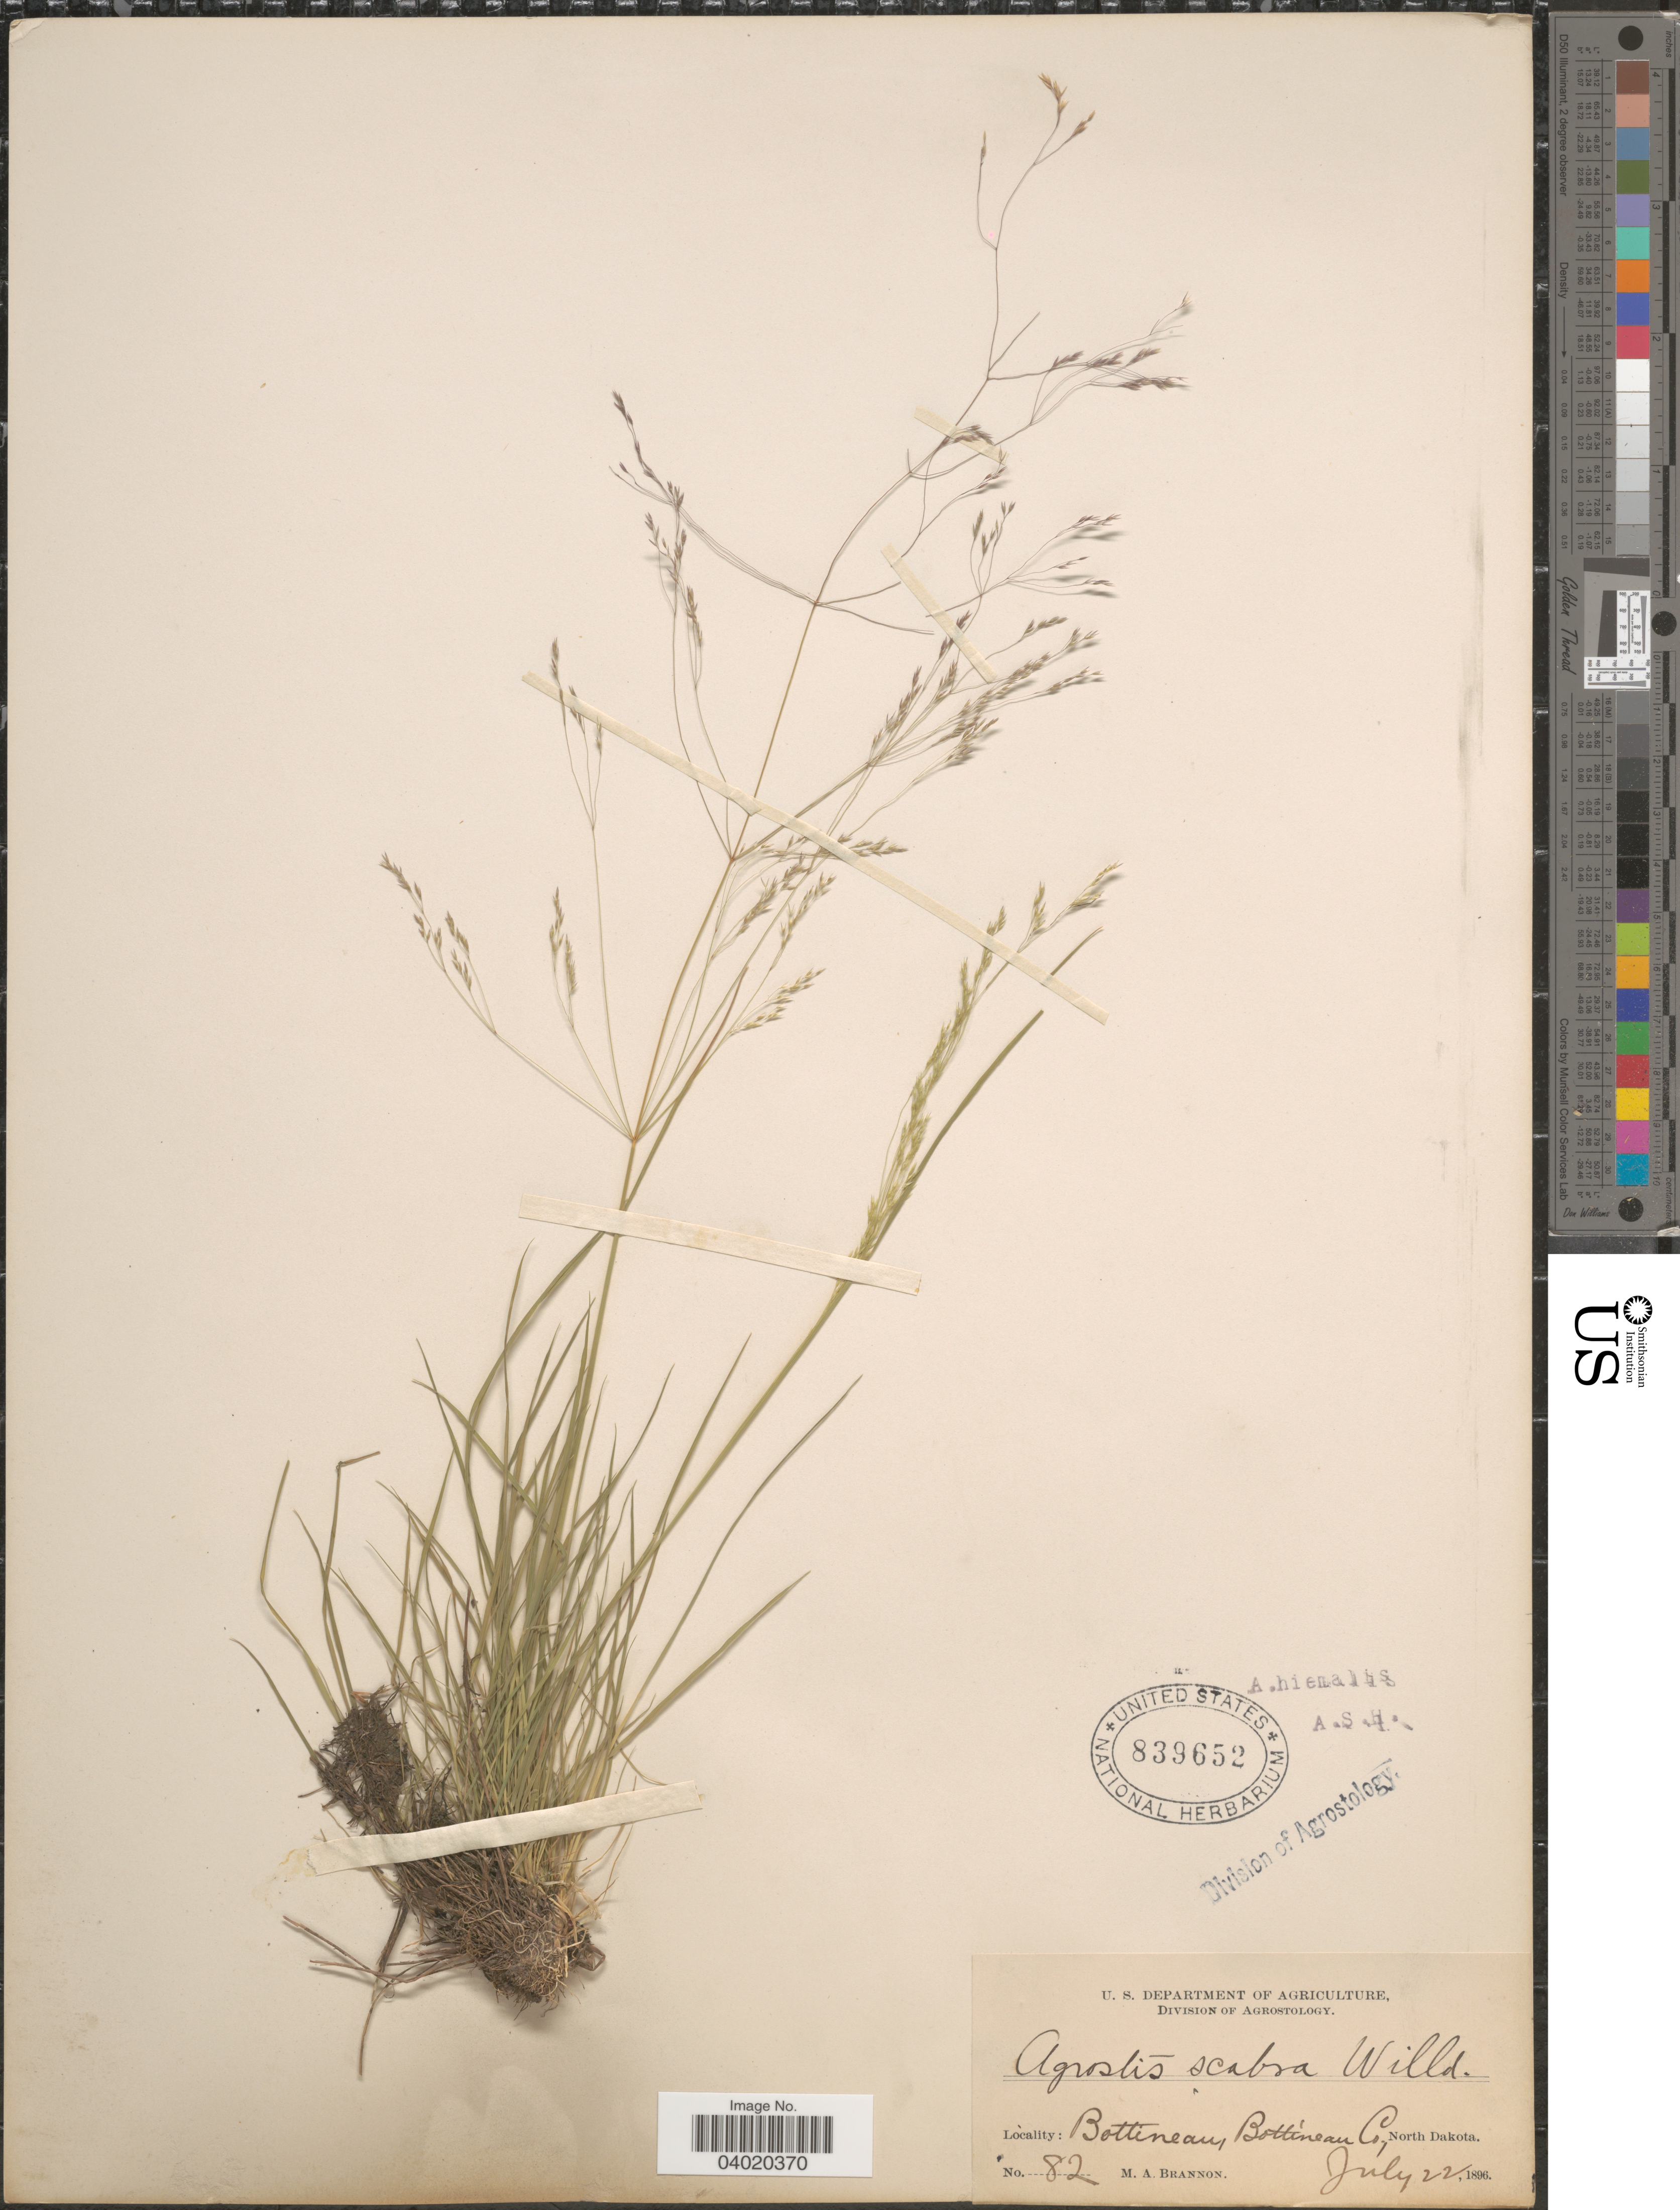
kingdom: Plantae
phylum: Tracheophyta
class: Liliopsida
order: Poales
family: Poaceae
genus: Agrostis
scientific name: Agrostis hyemalis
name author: (Walter) Britton et al.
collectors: M. Brannon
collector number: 82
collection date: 1896-07-22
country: United States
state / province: North Dakota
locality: Bottineau, Bottineau Co.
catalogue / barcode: US 839652